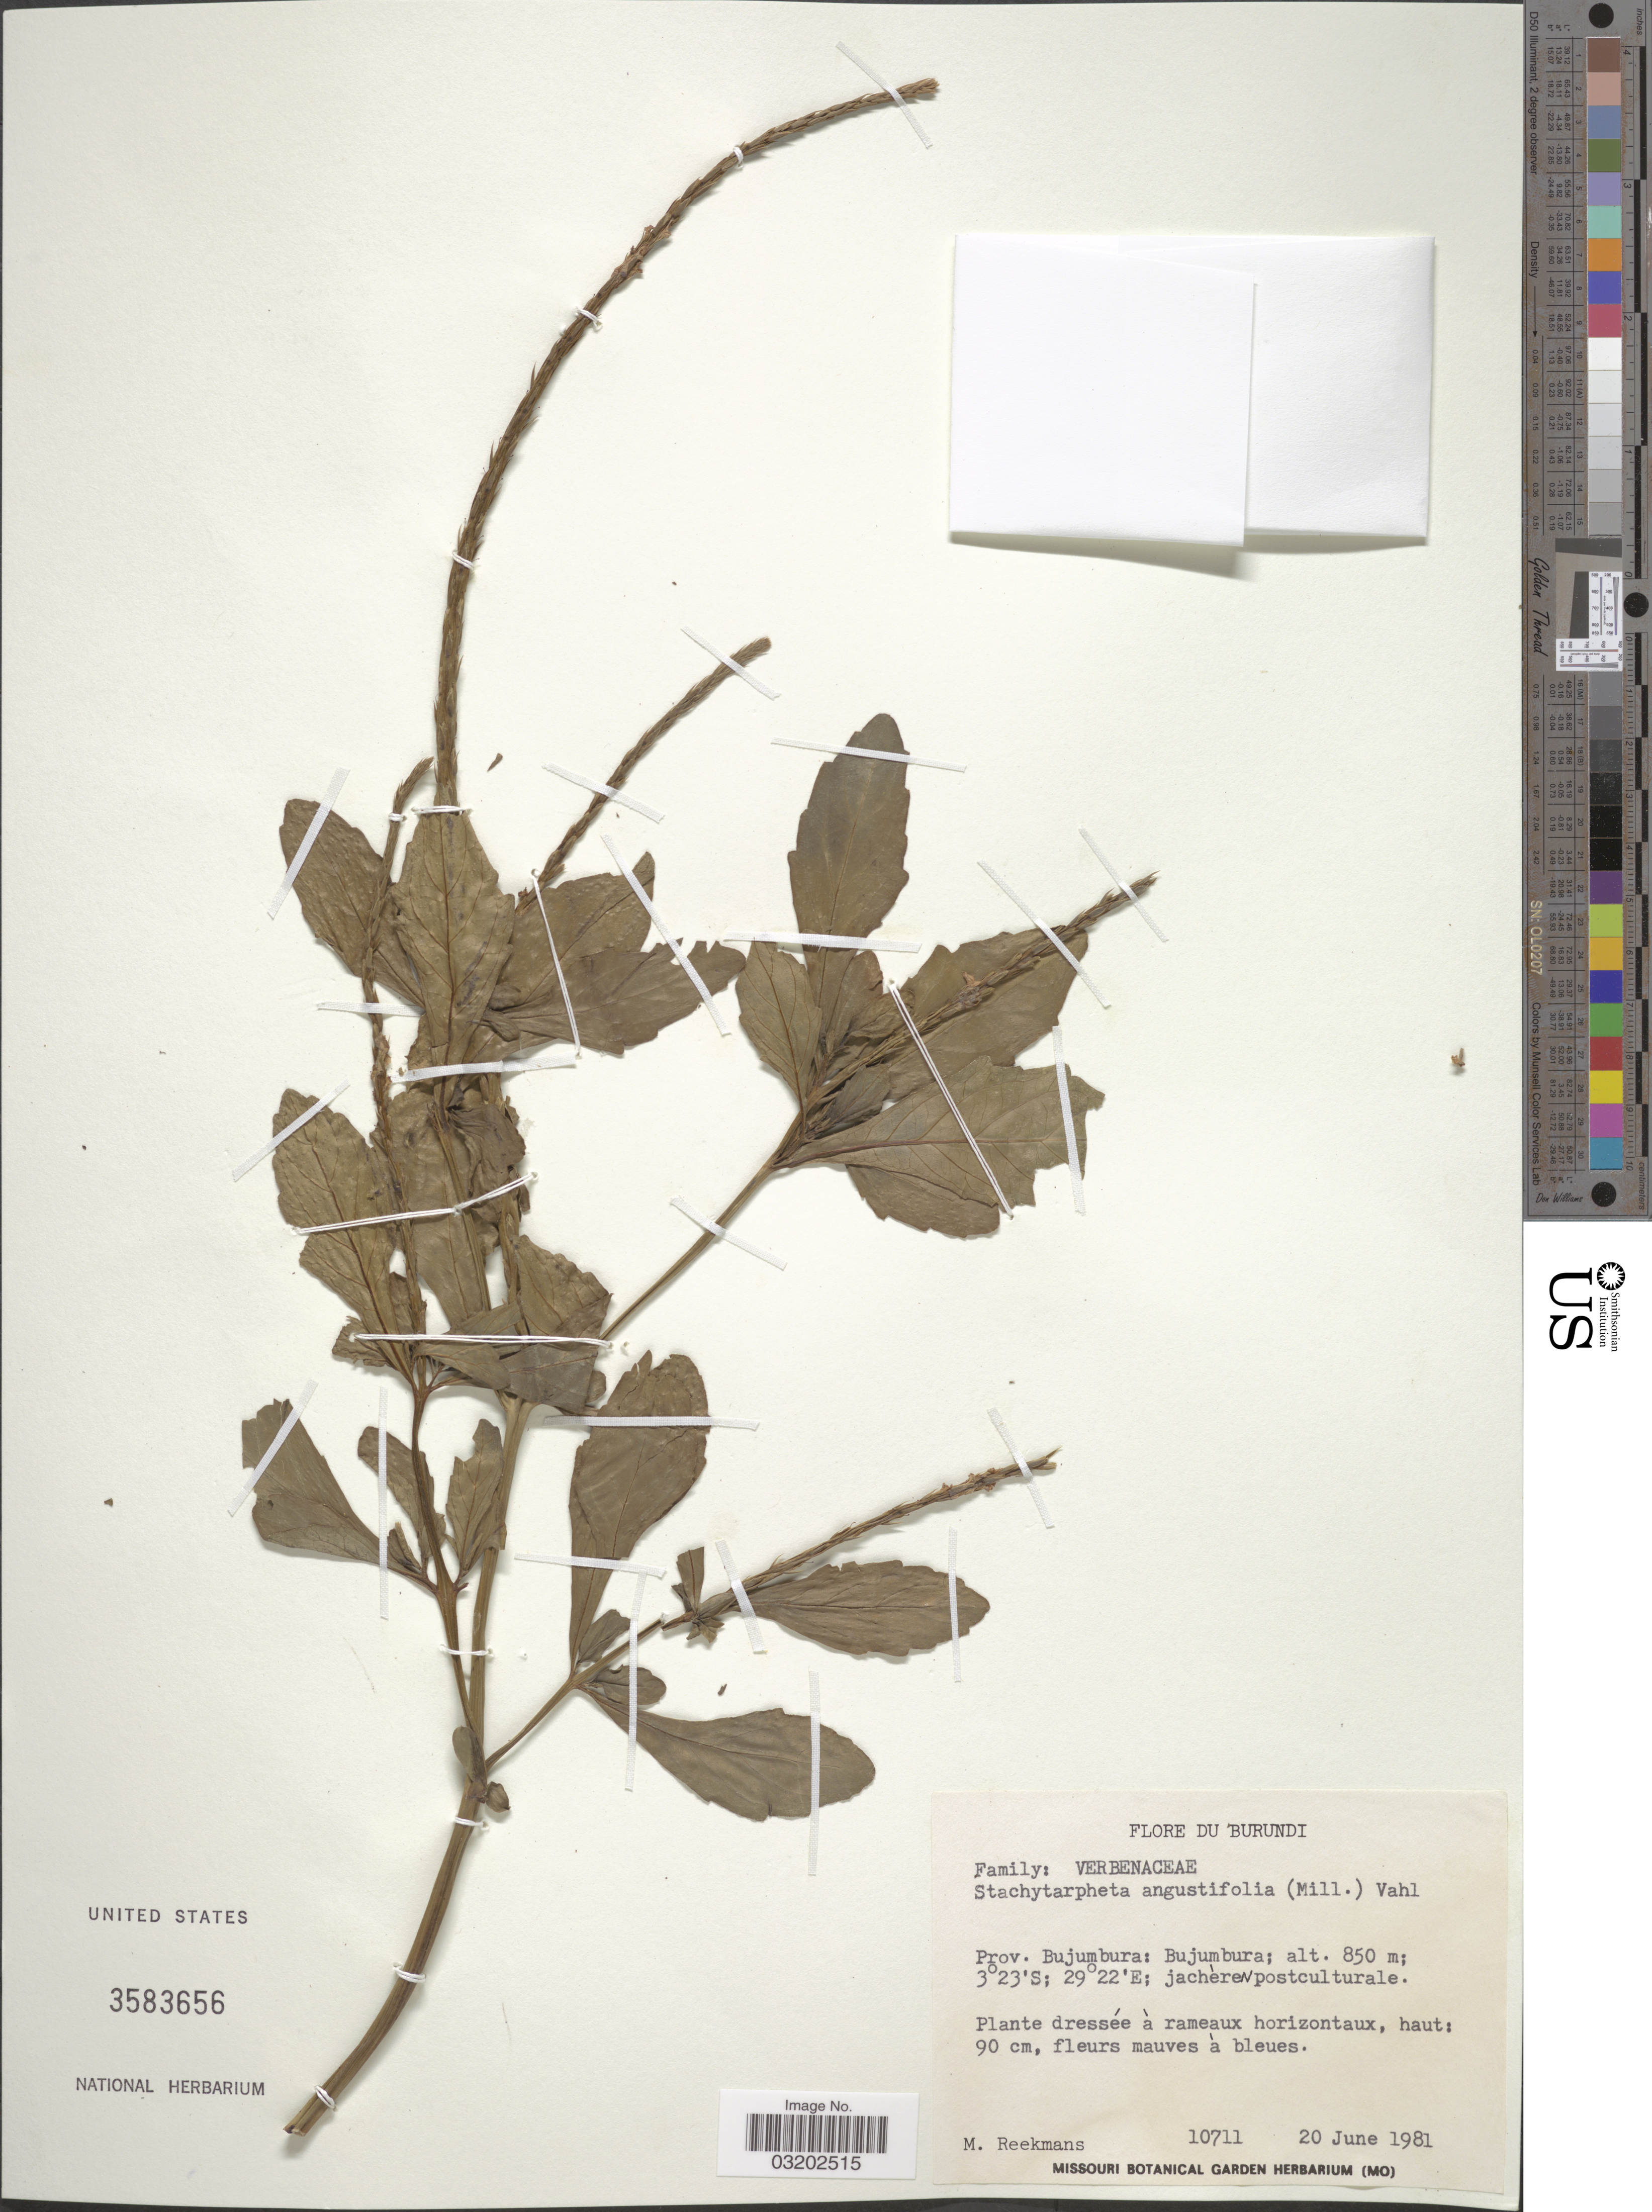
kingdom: Plantae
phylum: Tracheophyta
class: Magnoliopsida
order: Lamiales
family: Verbenaceae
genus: Stachytarpheta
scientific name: Stachytarpheta angustifolia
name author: (Mill.) Vahl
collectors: M. Reekmans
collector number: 10711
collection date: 1981-06-20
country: Burundi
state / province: Bujumura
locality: Bujumbura.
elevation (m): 850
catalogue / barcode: US 3583656